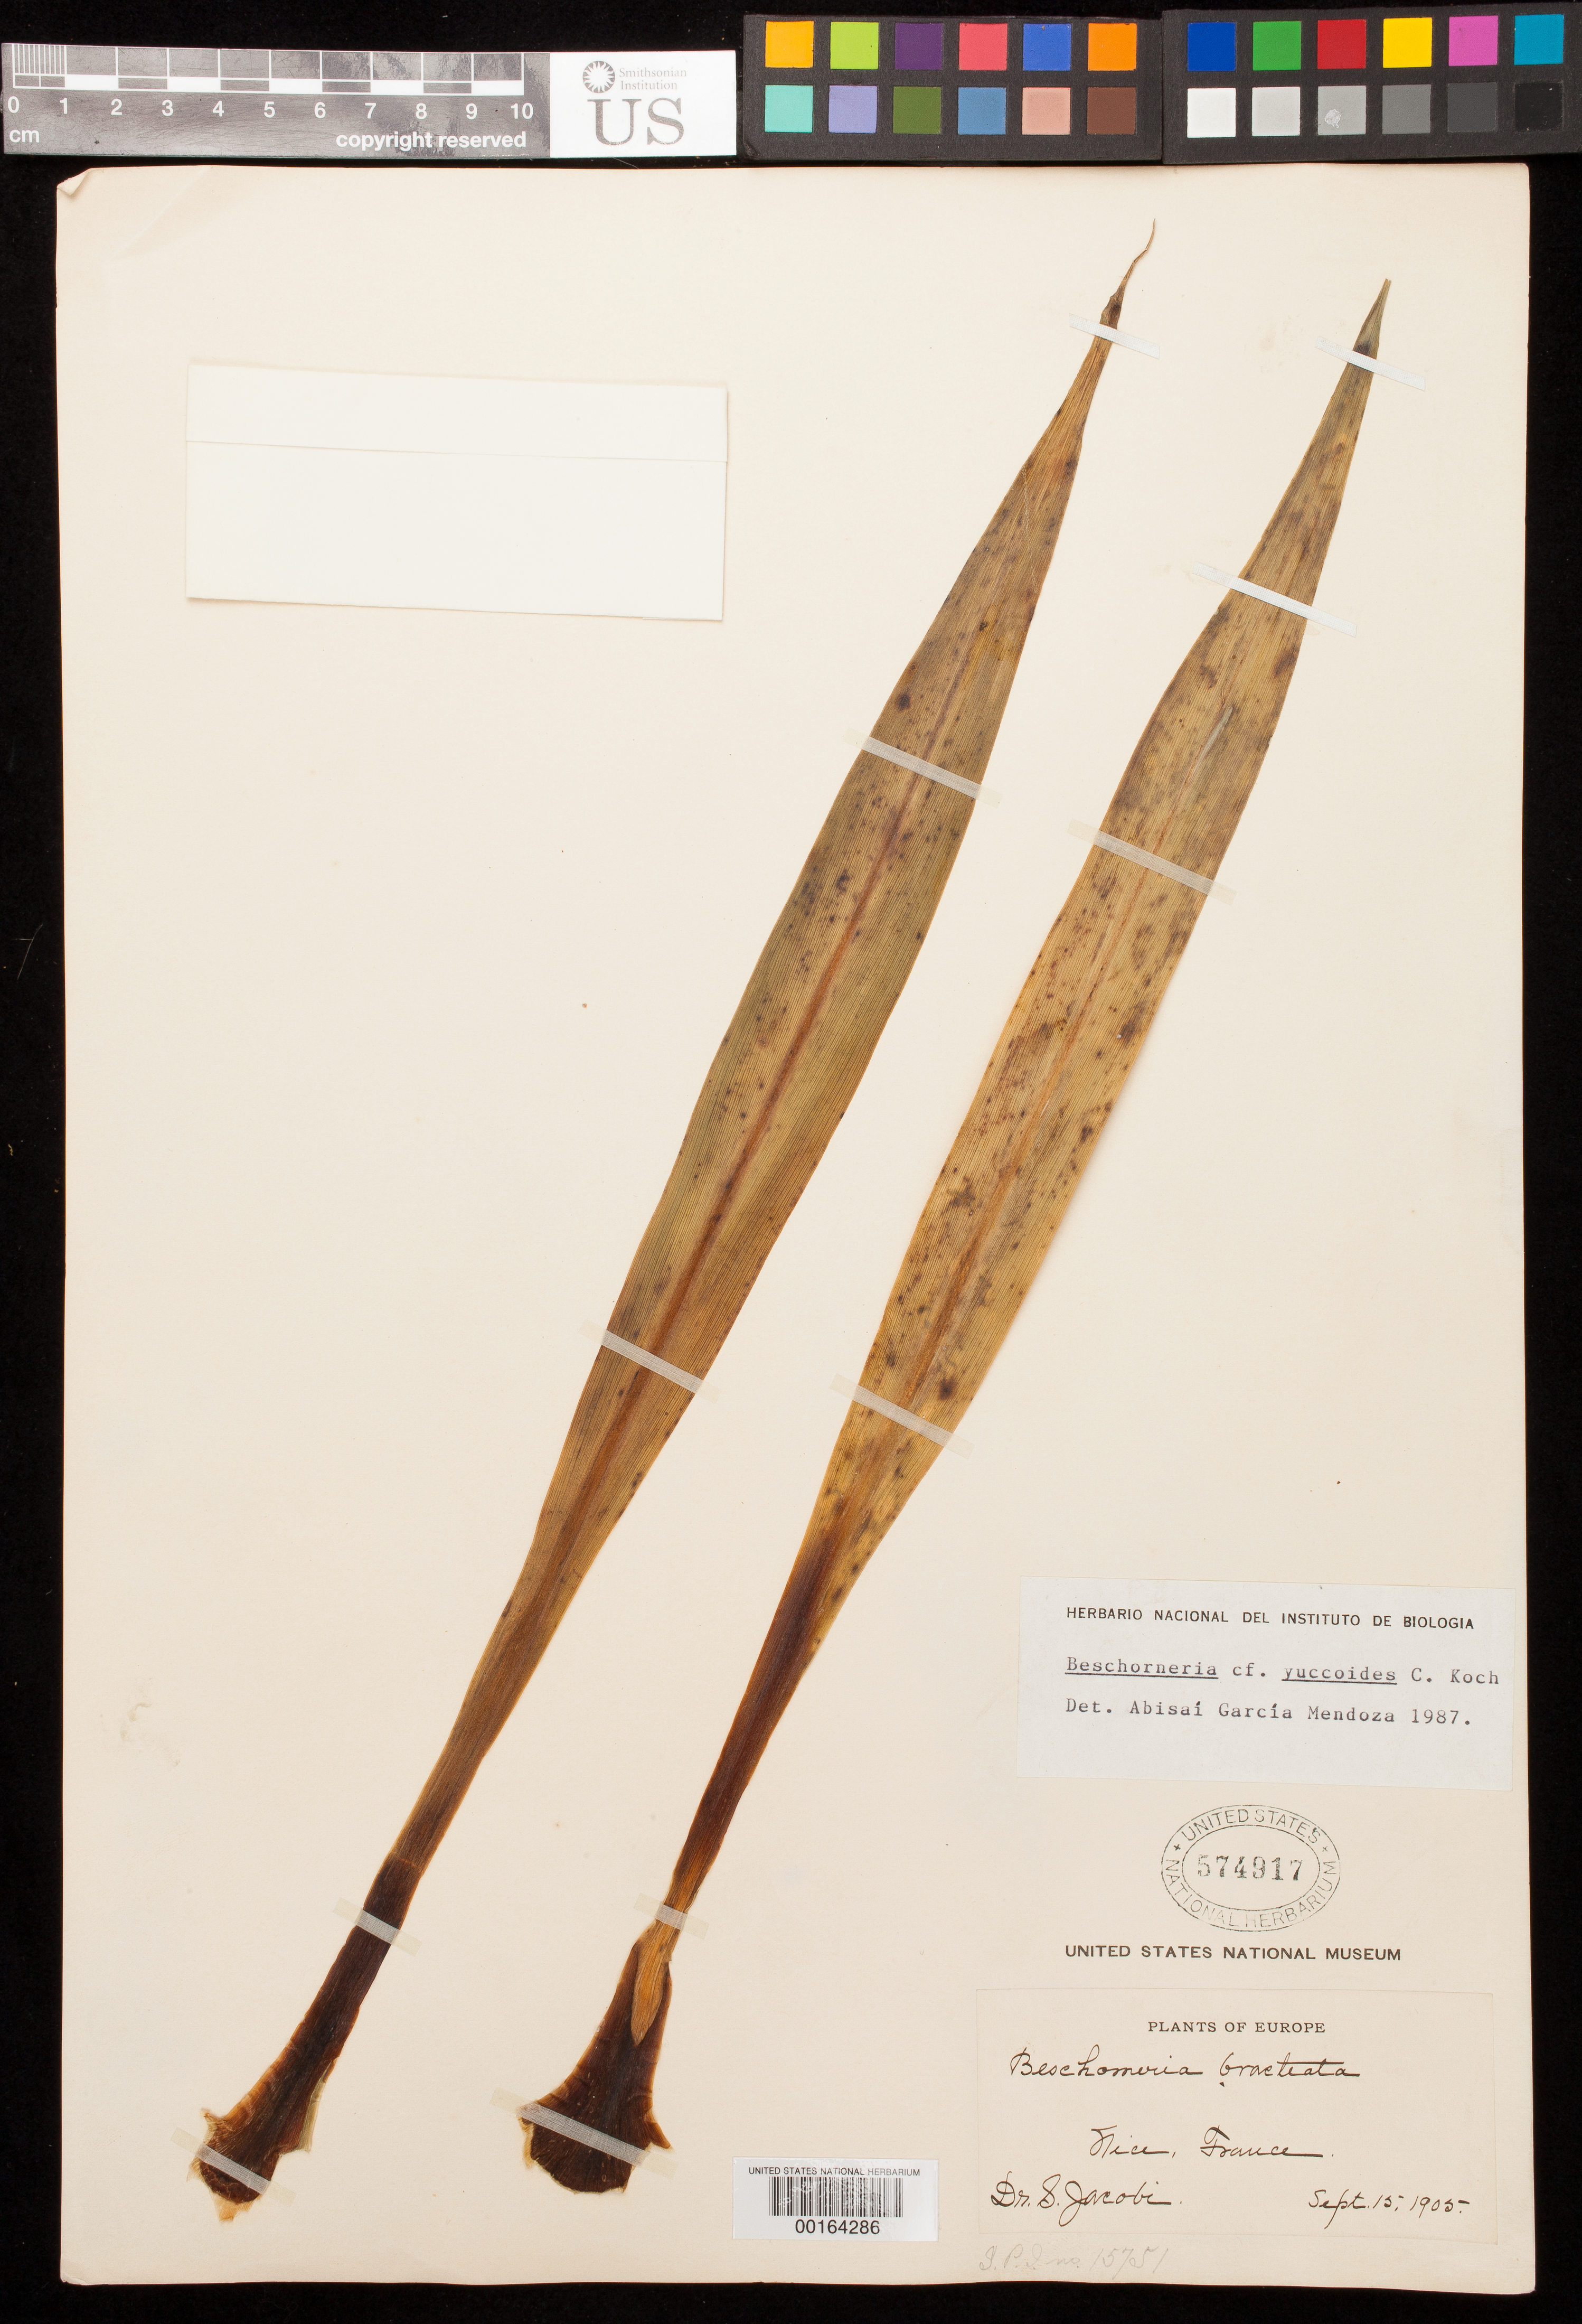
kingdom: Plantae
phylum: Tracheophyta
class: Liliopsida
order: Asparagales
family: Asparagaceae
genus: Beschorneria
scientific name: Beschorneria yuccoides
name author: K. Koch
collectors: S. Jacobi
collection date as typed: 15 Sep 1905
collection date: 1905-09-15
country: France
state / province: Provence-Alpes-Cote d'Azur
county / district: Alpes-Maritimes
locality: Nice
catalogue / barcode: US 574917